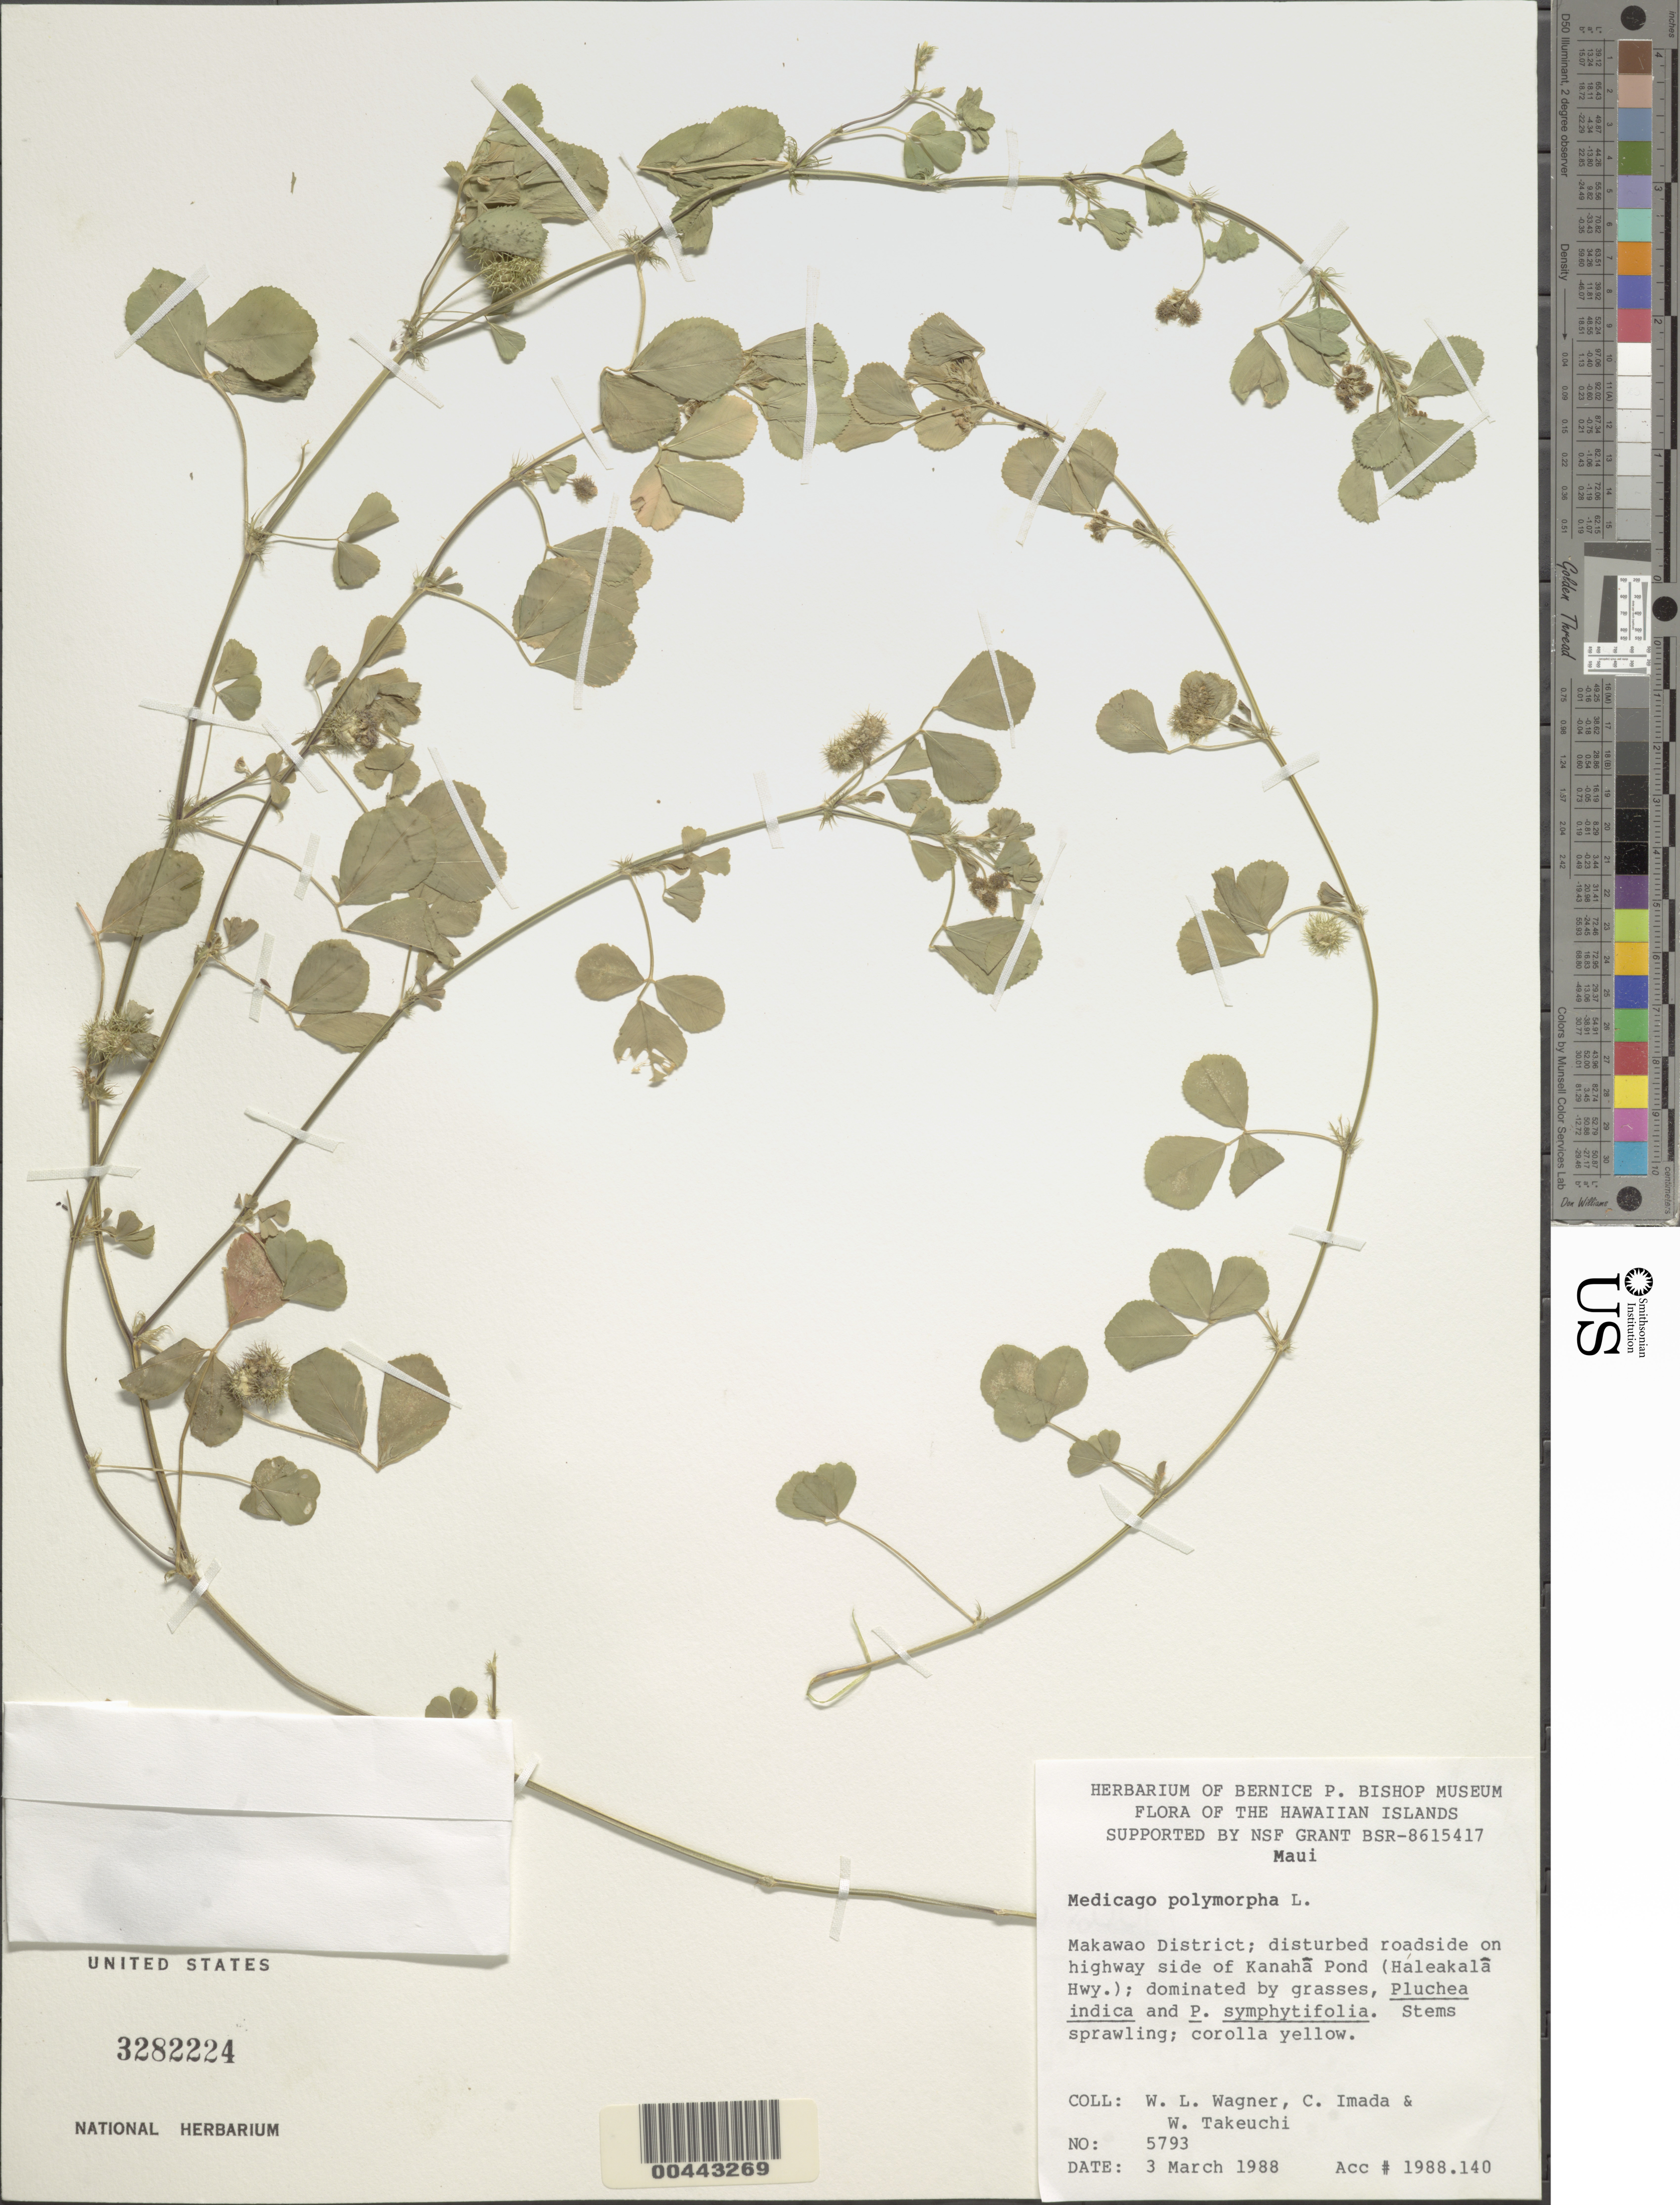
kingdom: Plantae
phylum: Tracheophyta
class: Magnoliopsida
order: Fabales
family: Fabaceae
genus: Medicago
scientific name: Medicago polymorpha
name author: L.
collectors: W. L. Wagner, C. Imada & W. N. Takeuchi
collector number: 5793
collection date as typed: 3 Mar 1988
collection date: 1988-03-03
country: United States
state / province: Hawaii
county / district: Maui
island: Maui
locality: Makawao District, disturbed roadside on Haleakala Highway side of Kahana Pond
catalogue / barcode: US 3282224